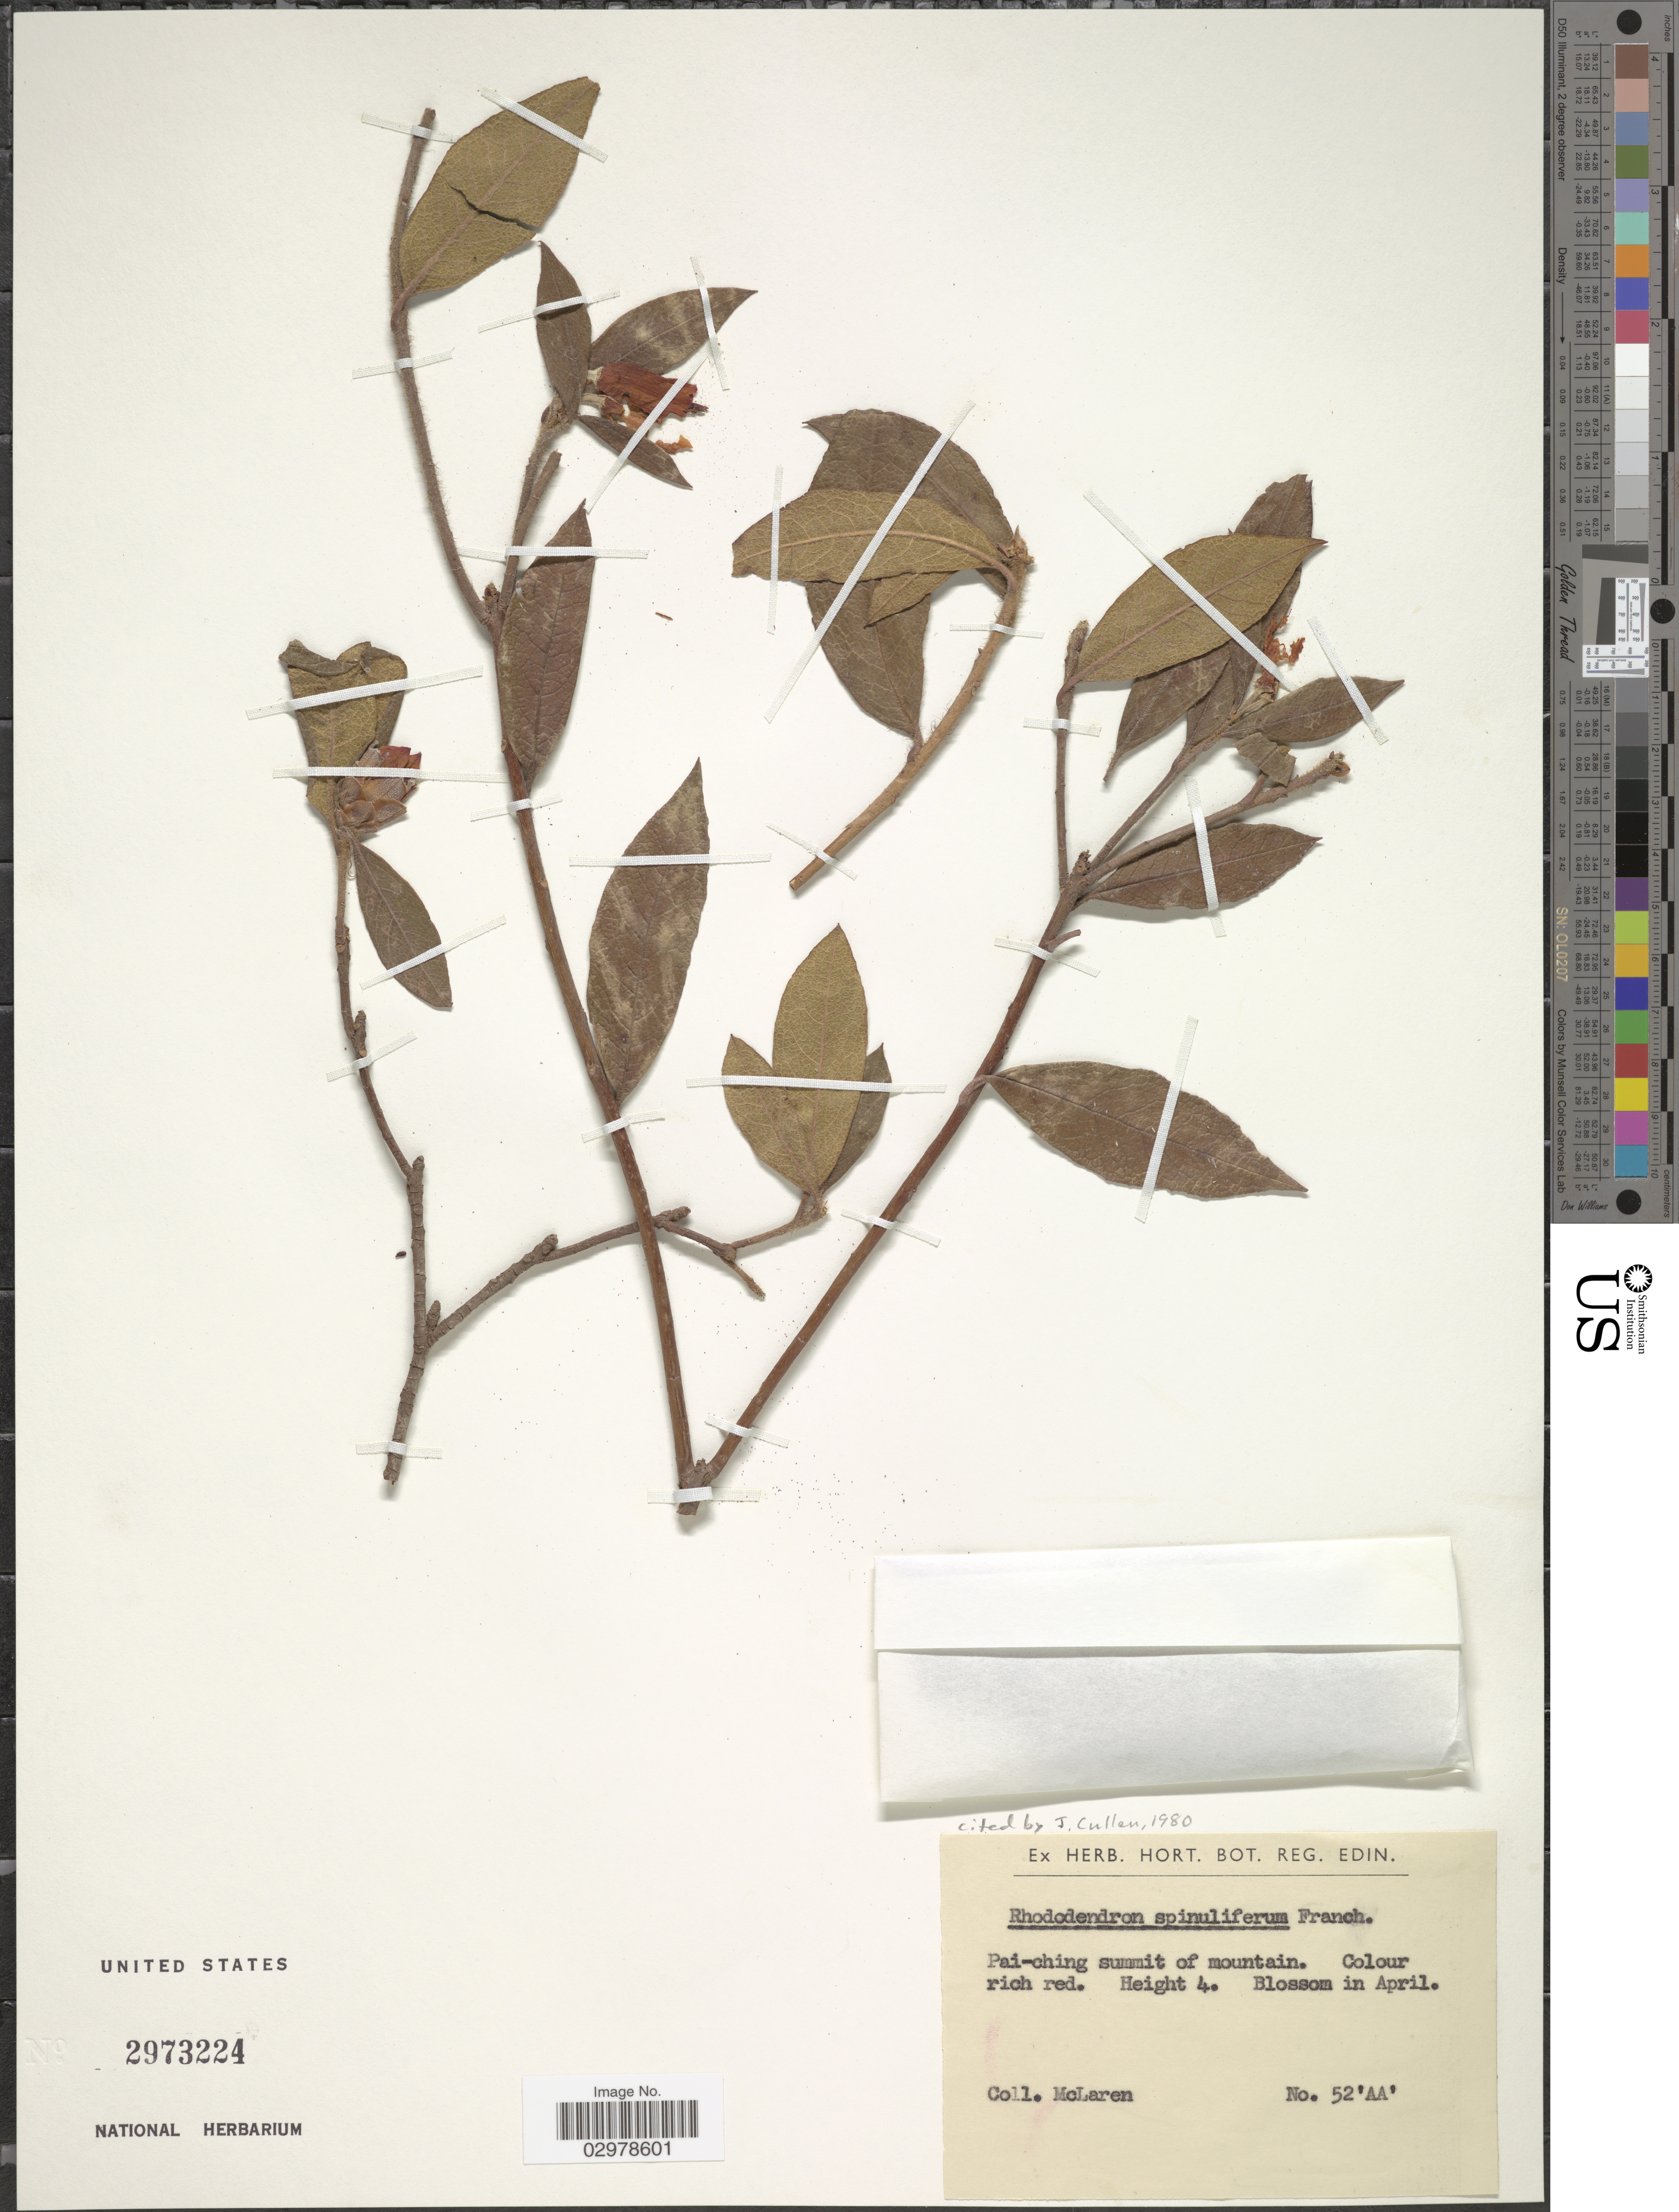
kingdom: Plantae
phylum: Tracheophyta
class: Magnoliopsida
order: Ericales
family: Ericaceae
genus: Rhododendron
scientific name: Rhododendron spinuliferum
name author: Franch.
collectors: McLaren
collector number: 52 'AA'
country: China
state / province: Shanxi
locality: Pai-ching summit of mountain.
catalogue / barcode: US 2973224